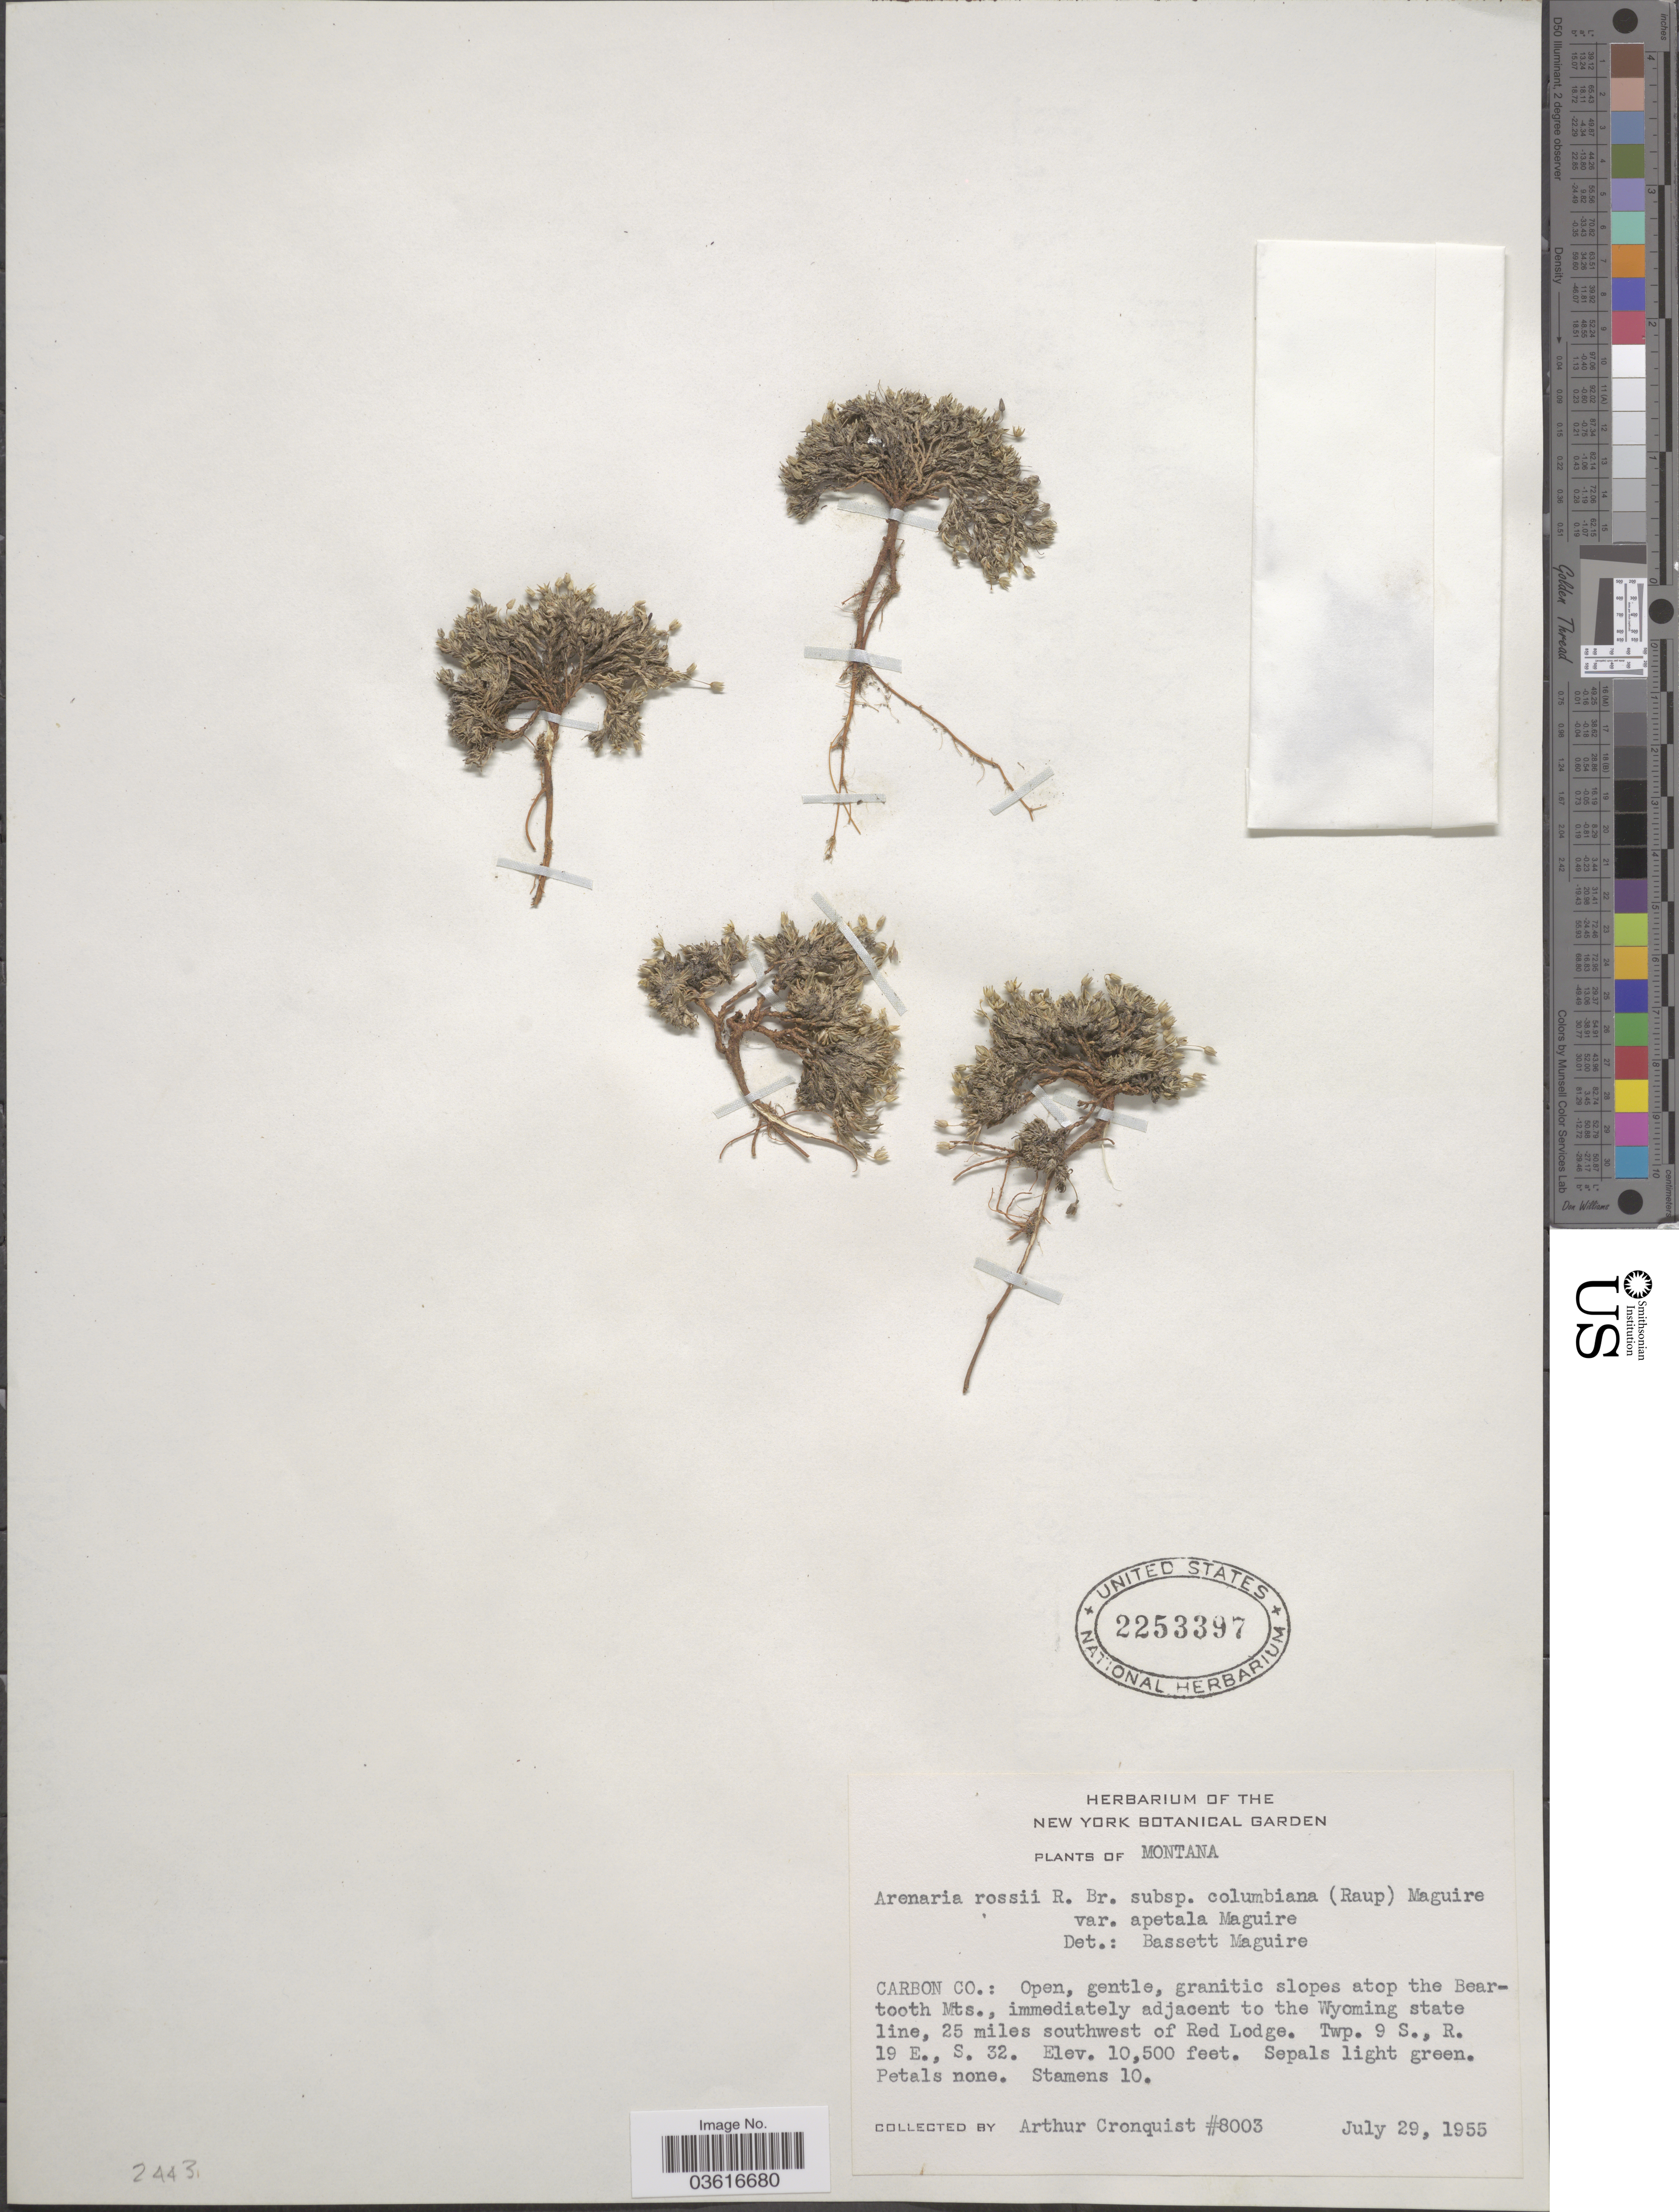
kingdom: Plantae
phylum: Tracheophyta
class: Magnoliopsida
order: Caryophyllales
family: Caryophyllaceae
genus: Minuartia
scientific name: Minuartia rossii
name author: (R. Br. ex Richardson) Graebn.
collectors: A. J. Cronquist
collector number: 8003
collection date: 1955-07-29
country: United States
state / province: Montana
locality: Carbon Co.: slopes atop the Beartooth Mts., immediately adjacent to the Wyoming state line, 25 miles southwest of Red Lodge. Twp. 9 S., R. 19 E., S. 32.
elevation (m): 3200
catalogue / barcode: US 2253397